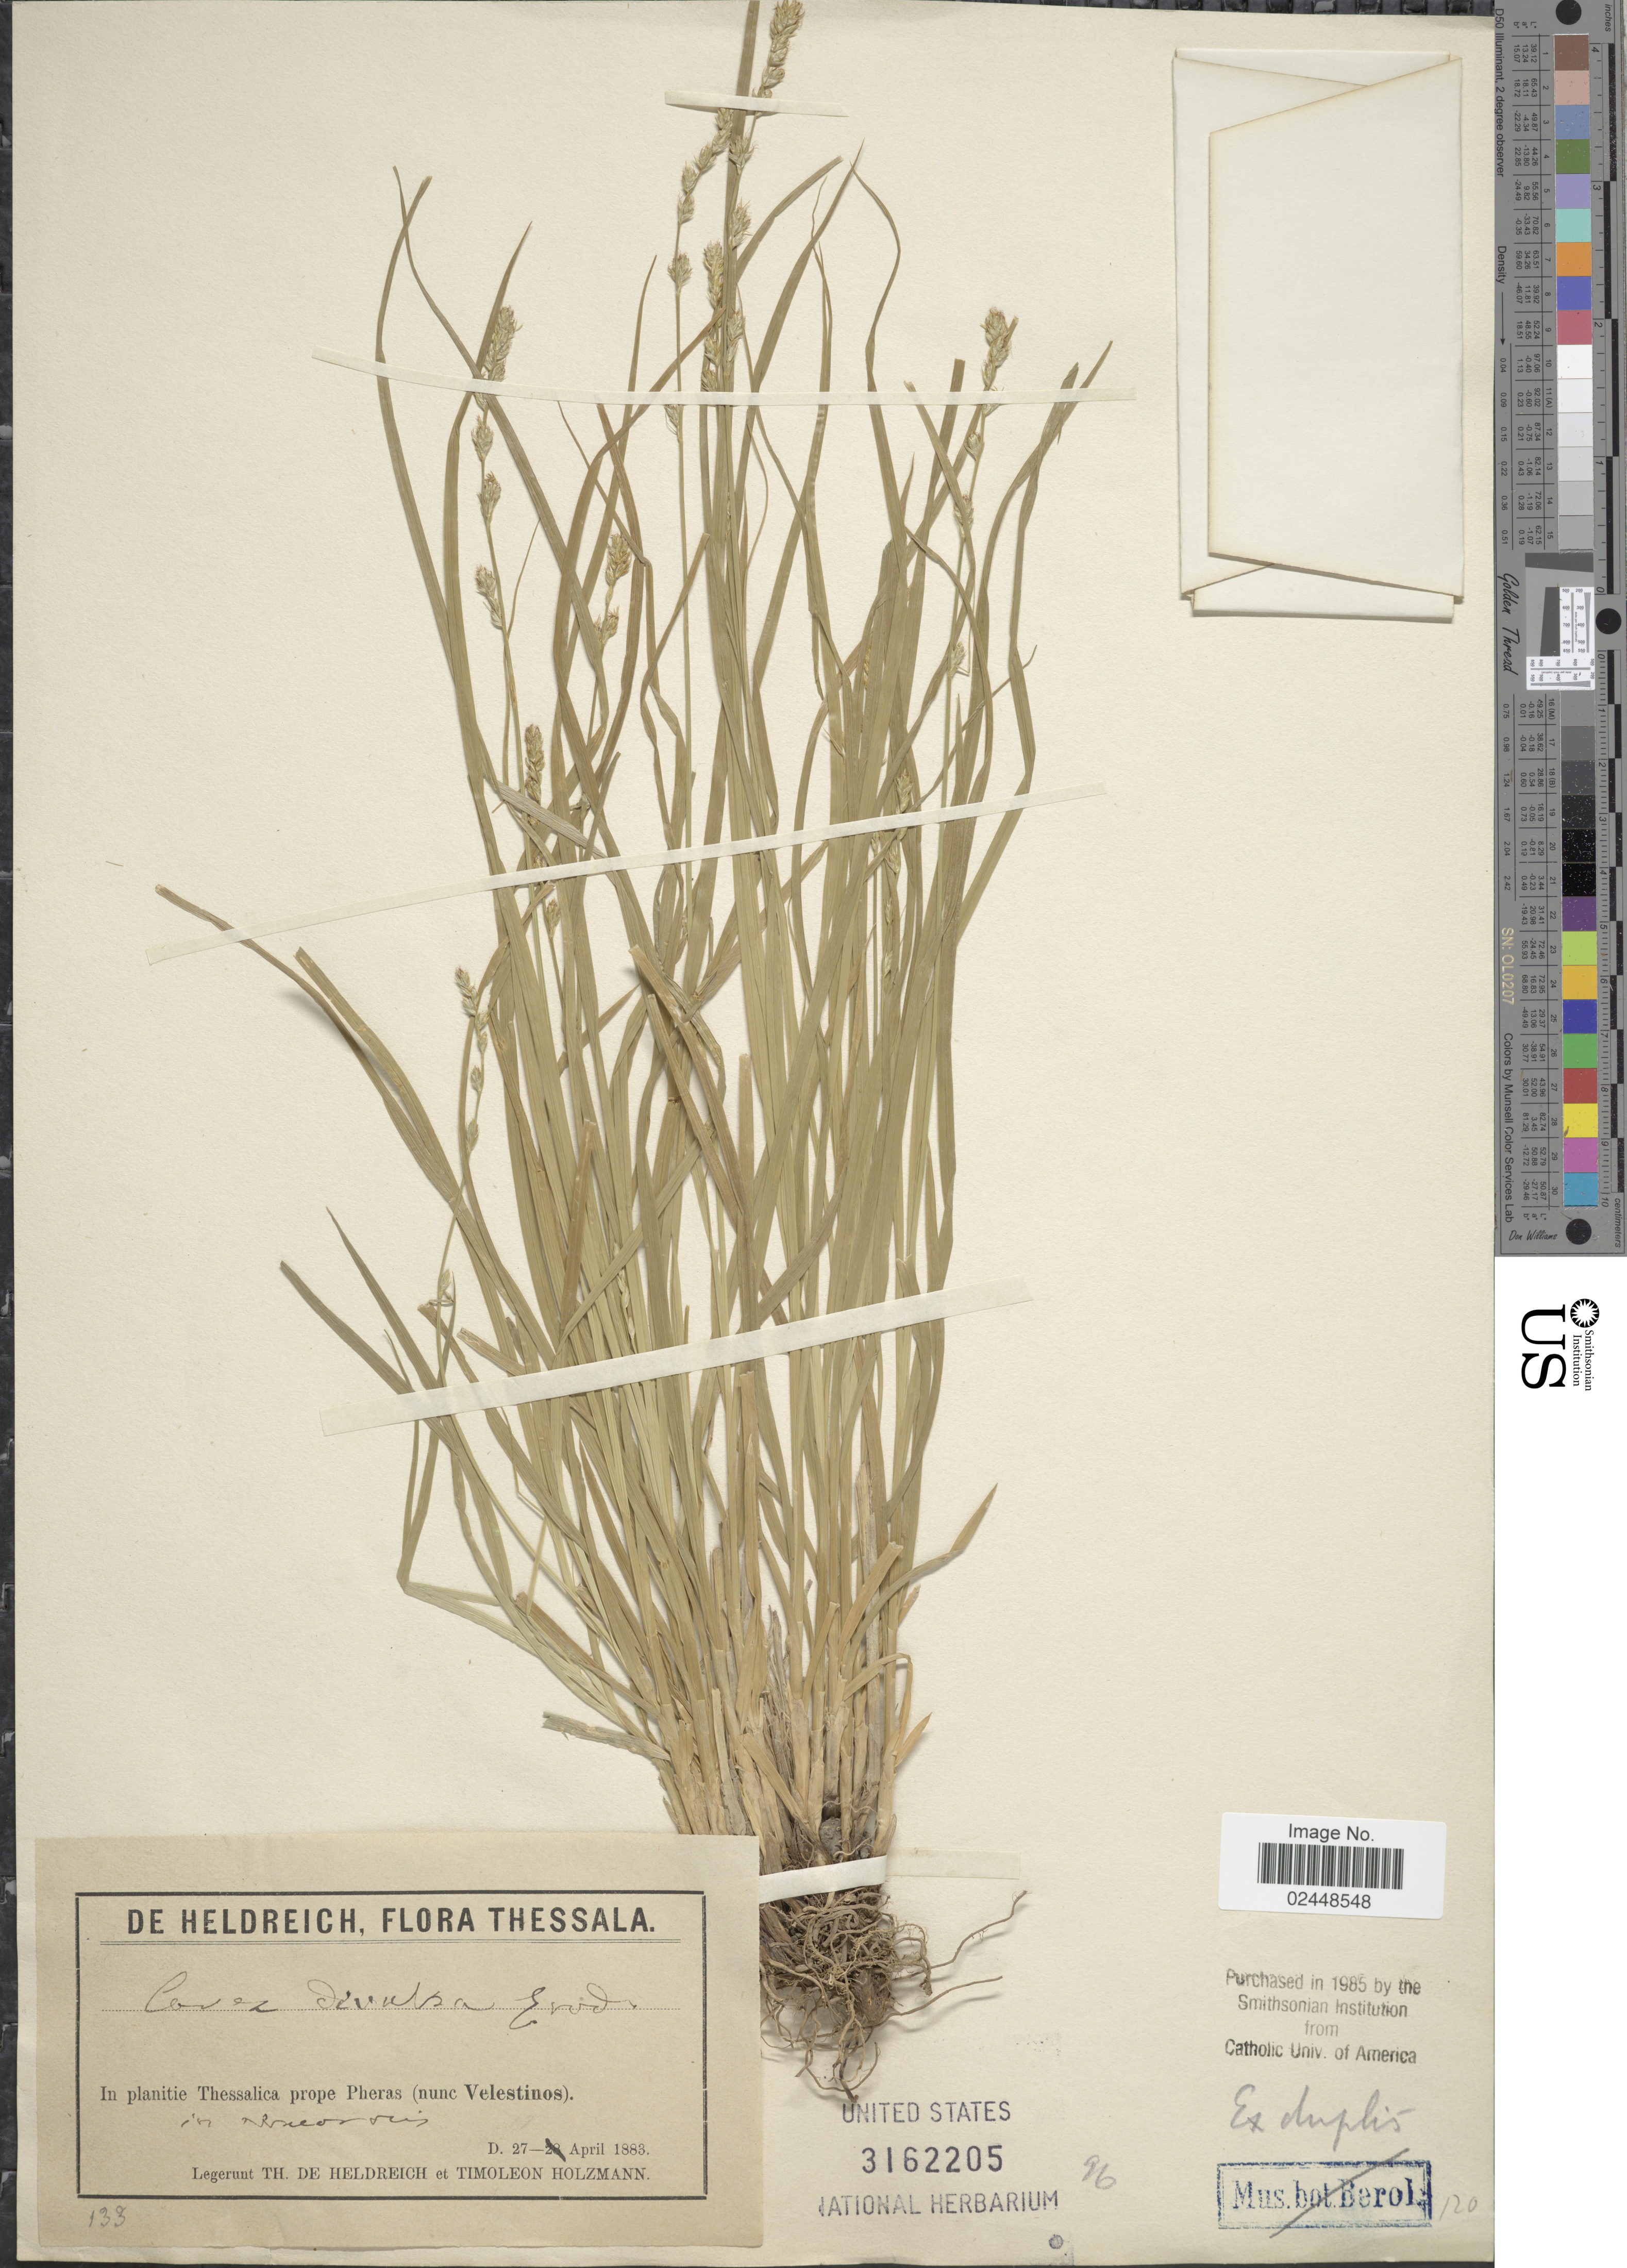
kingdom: Plantae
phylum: Tracheophyta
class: Liliopsida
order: Poales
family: Cyperaceae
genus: Carex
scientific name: Carex divulsa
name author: Stokes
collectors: T. De Heldreich & T. Holzmann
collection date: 1883-04-27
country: Greece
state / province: Thessaly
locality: Thessala. In planitie Thessalica prope Pheras (nunc Velestinos). In [illegible text]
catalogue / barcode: US 3162205